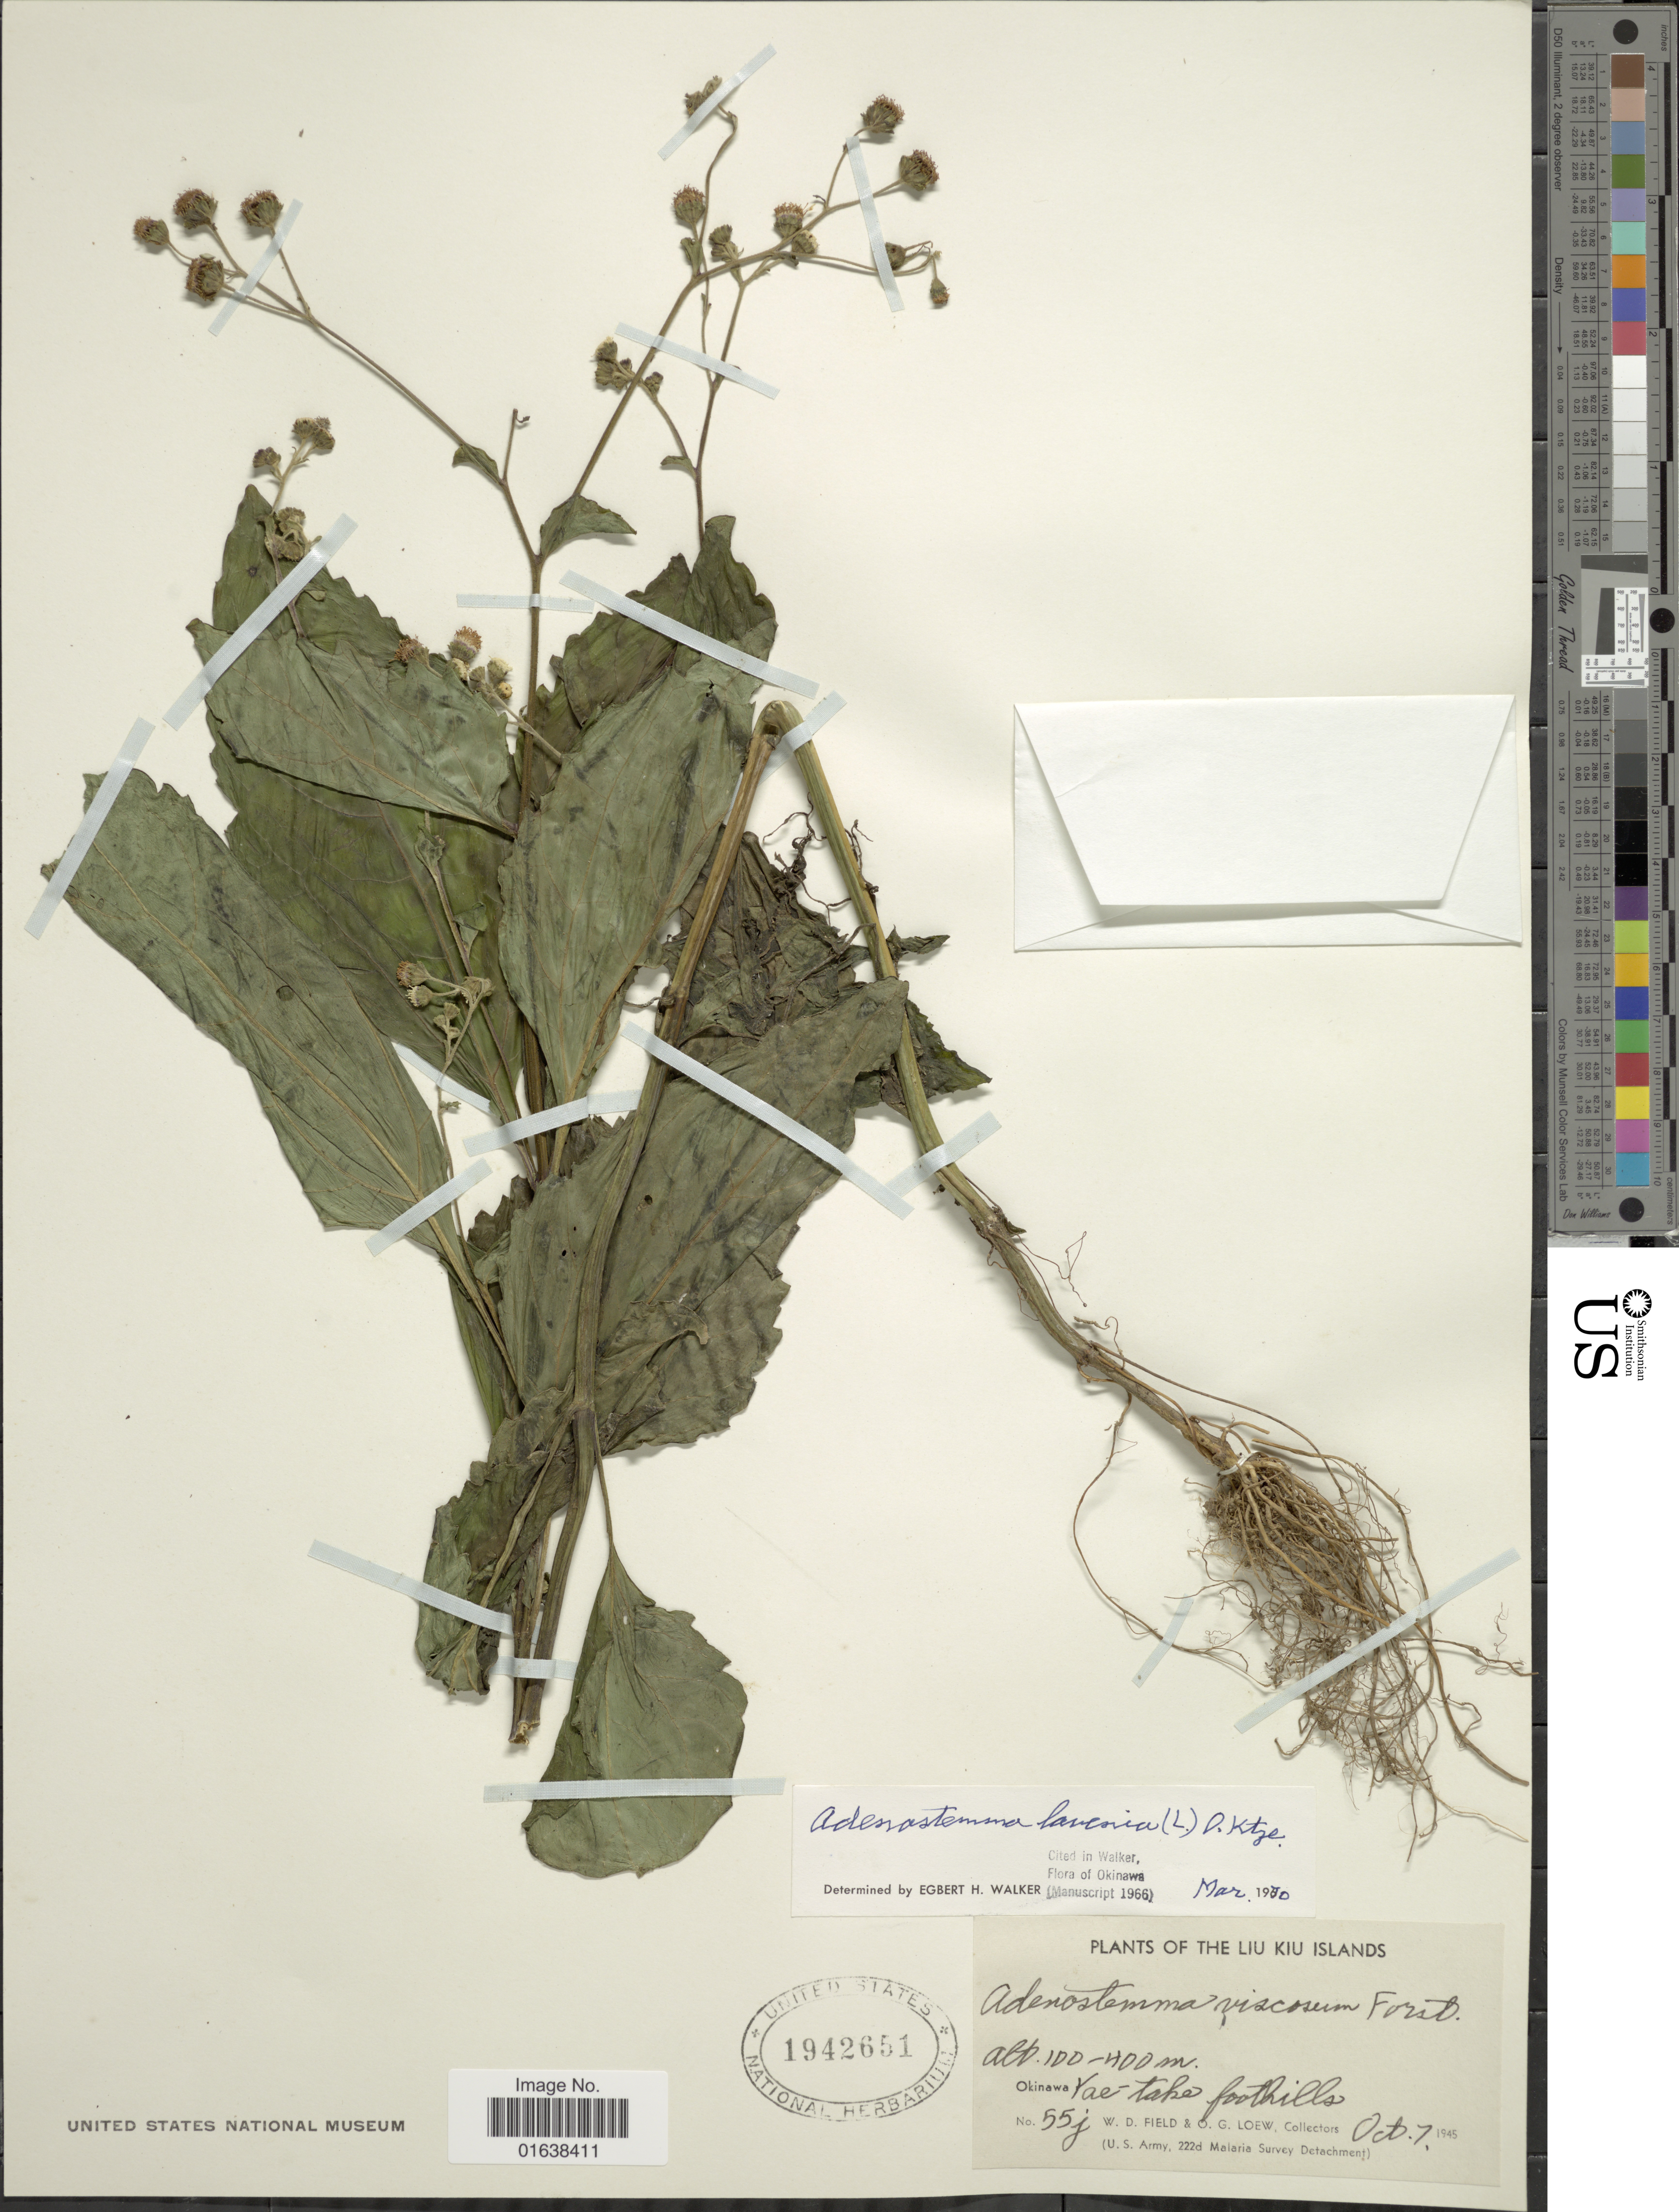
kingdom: Plantae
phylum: Tracheophyta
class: Magnoliopsida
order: Asterales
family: Asteraceae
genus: Adenostemma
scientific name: Adenostemma lavenia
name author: (L.) Kuntze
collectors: W. D. Field & O. G. Loew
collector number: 55j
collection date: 1945-10-07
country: Japan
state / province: Okinawa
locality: Liu Kiu Islands. Okinawa. Yae-take foothills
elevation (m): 100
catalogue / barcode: US 1942651